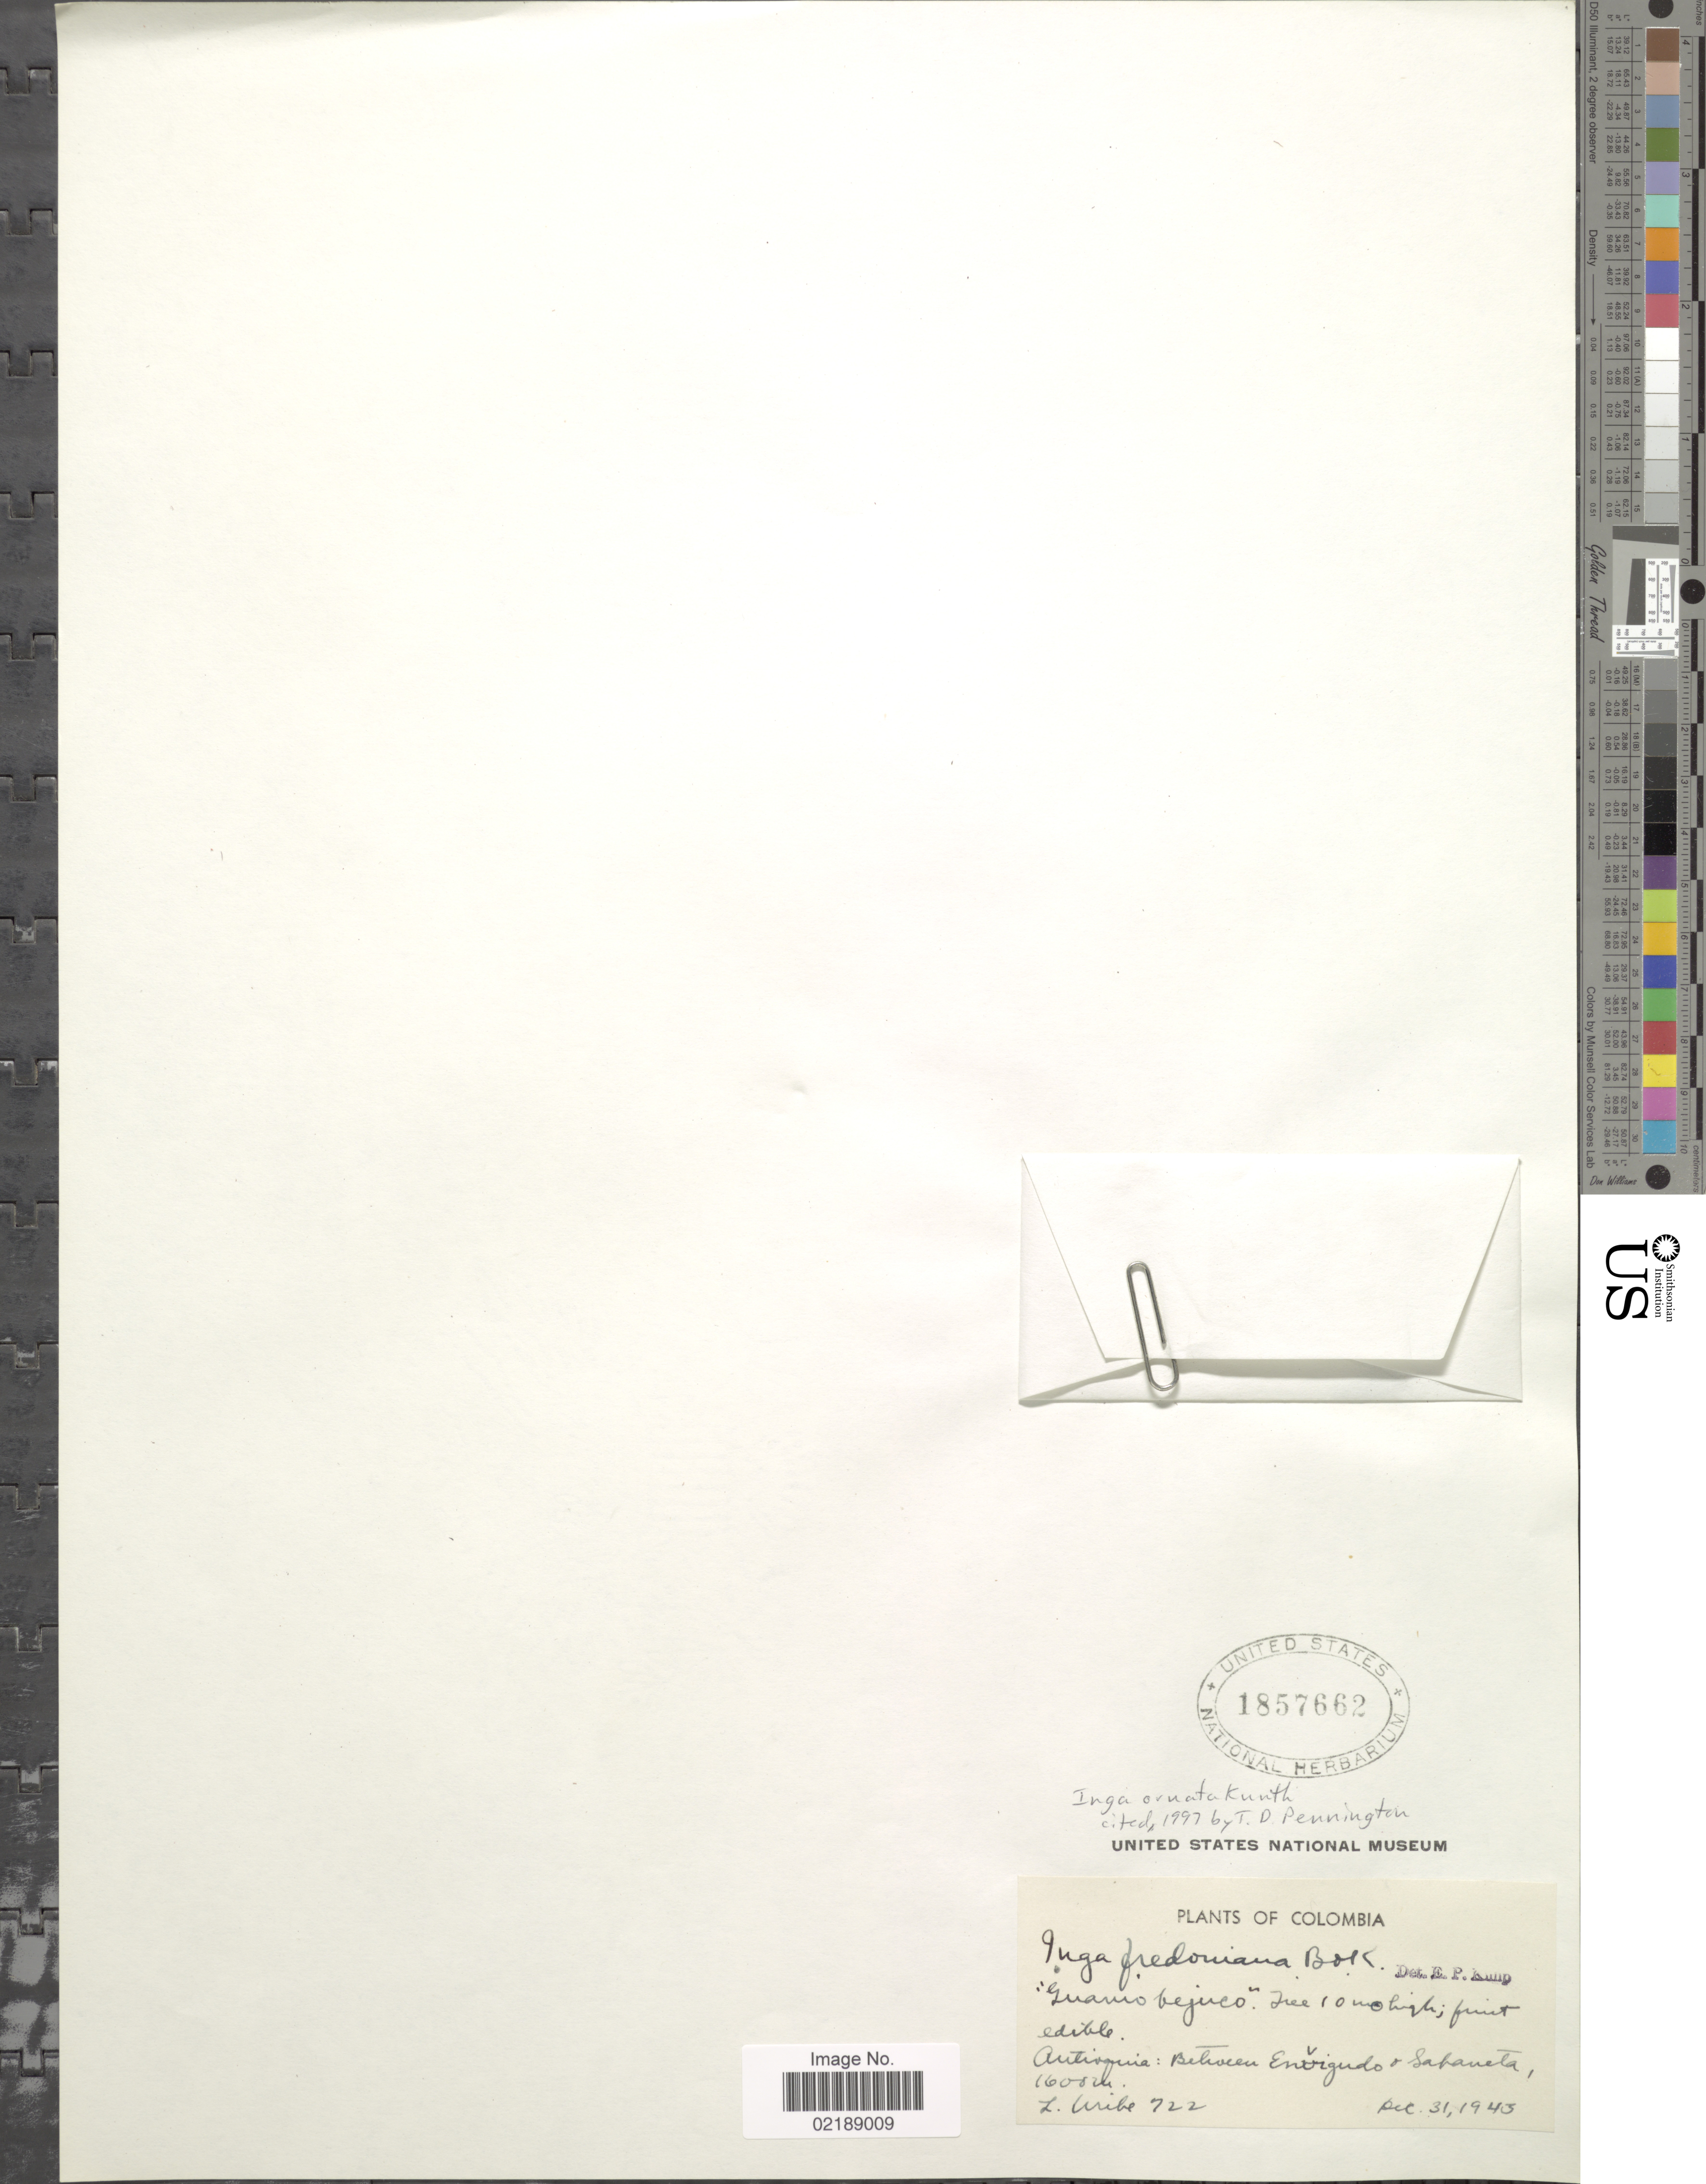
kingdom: Plantae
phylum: Tracheophyta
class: Magnoliopsida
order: Fabales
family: Fabaceae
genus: Inga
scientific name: Inga ornata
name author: Kunth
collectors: L. Uribe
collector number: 722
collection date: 1943-12-31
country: Colombia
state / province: Antioquia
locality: Between Envigudo & Sabaneta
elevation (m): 1600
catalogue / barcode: US 1857662